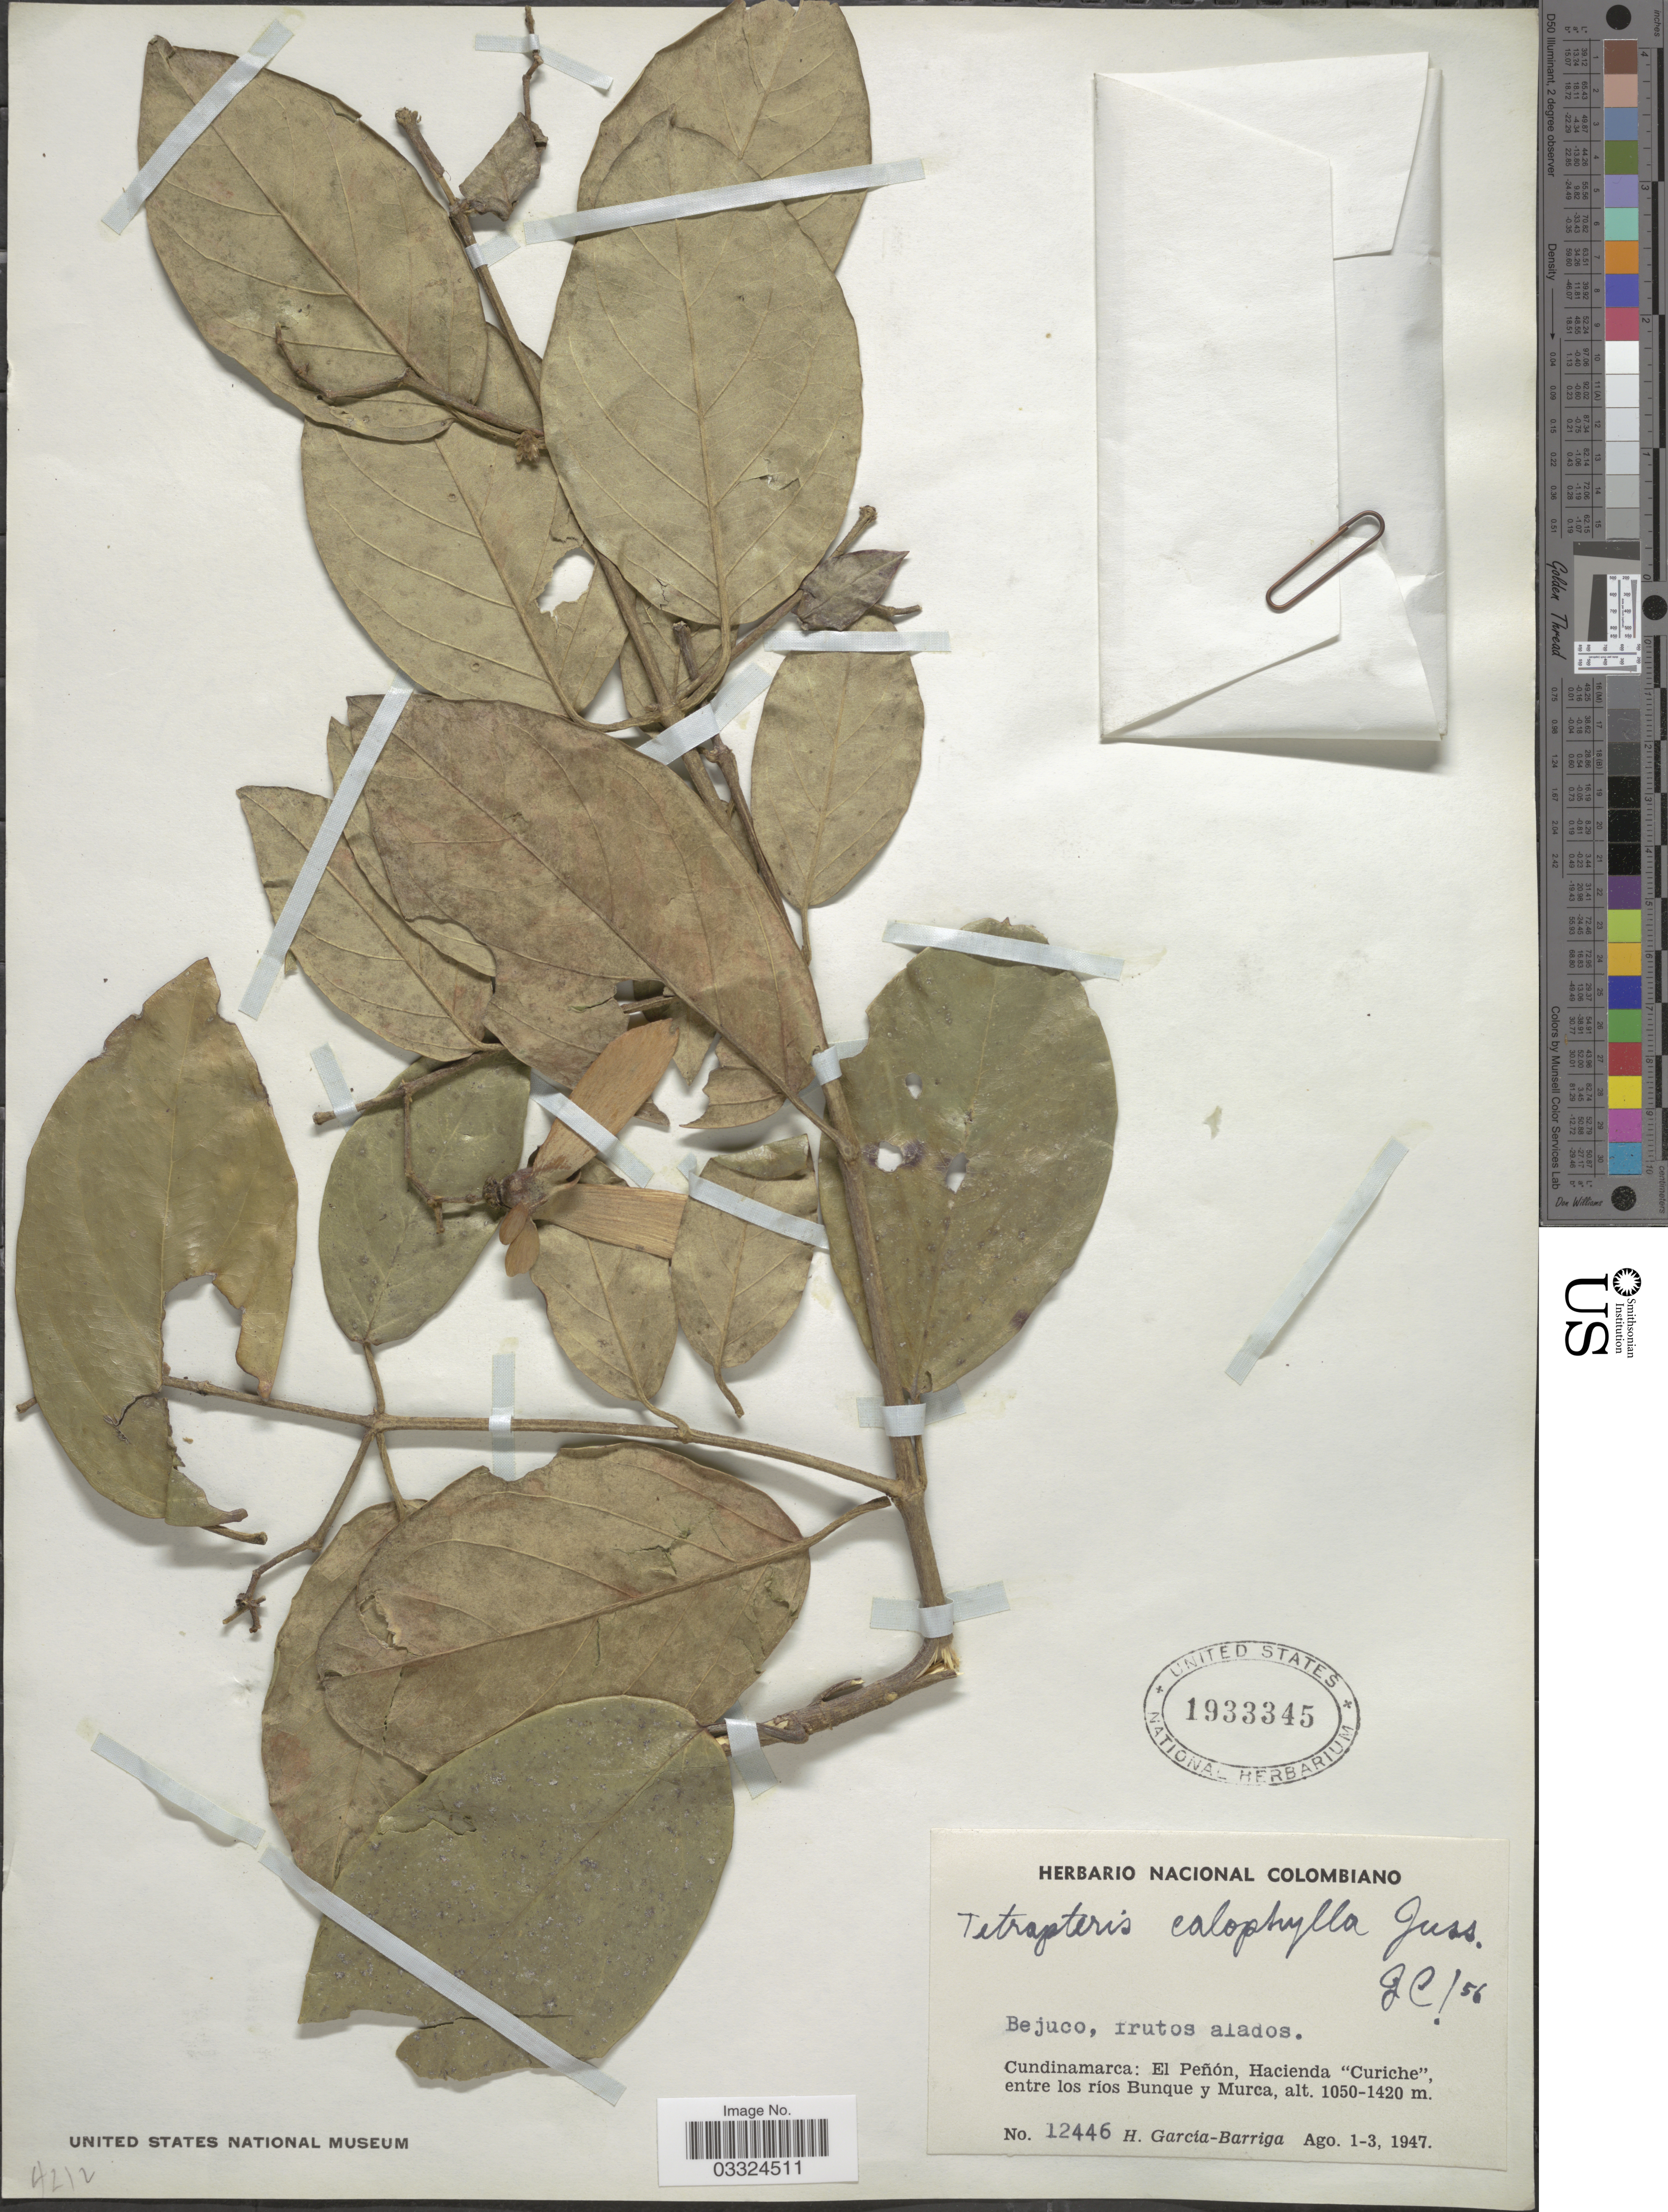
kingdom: Plantae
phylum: Tracheophyta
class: Magnoliopsida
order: Malpighiales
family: Malpighiaceae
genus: Tetrapterys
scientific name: Tetrapterys calophylla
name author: A. Juss.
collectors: H. García Barriga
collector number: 12446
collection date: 1947-08-01/1947-08-03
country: Colombia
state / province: Cundinamarca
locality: El Peñon, Hacienda "Curiche", entre los ríos Bunque y Murca.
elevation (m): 1050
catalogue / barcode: US 1933345